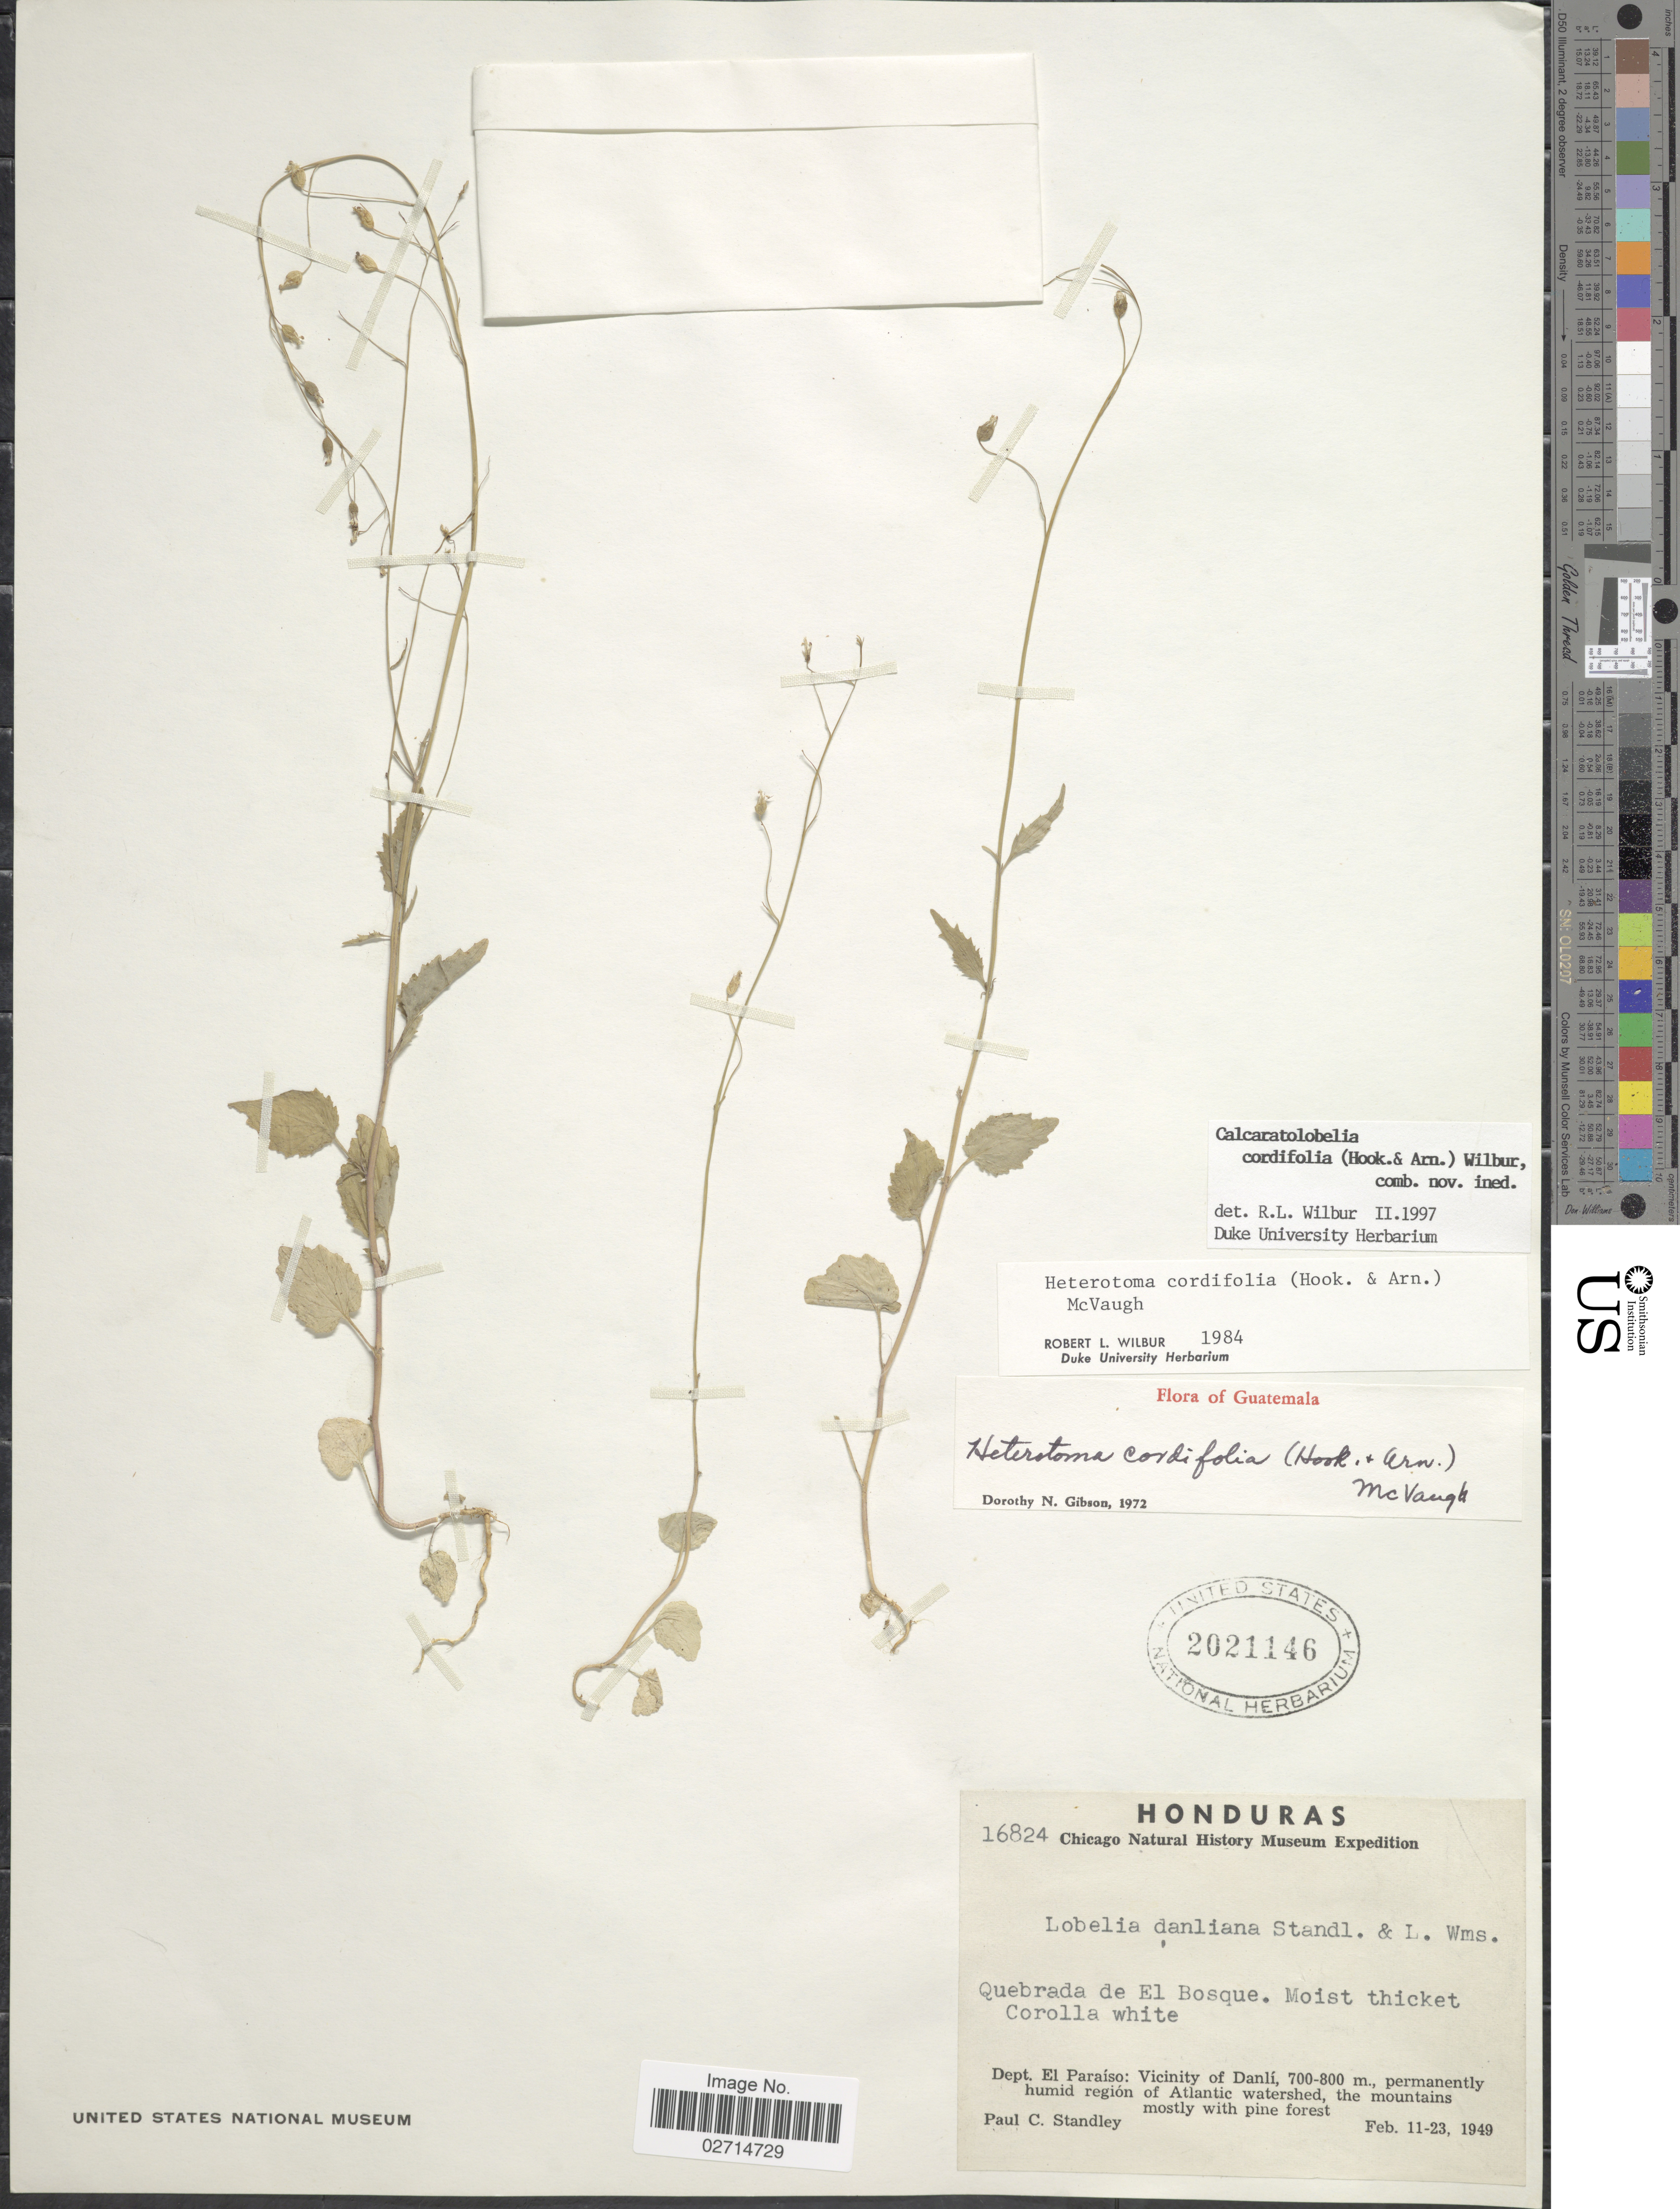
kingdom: Plantae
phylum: Tracheophyta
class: Magnoliopsida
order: Asterales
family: Campanulaceae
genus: Lobelia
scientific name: Lobelia cordifolia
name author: Hook. & Arn.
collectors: P. C. Standley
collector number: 16824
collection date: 1949-02-11/1949-02-23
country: Honduras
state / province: El Paraíso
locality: Quebrada de El Bosque. Dept. El Paraíso: Vicinity of Danlí.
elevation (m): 700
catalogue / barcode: US 2021146